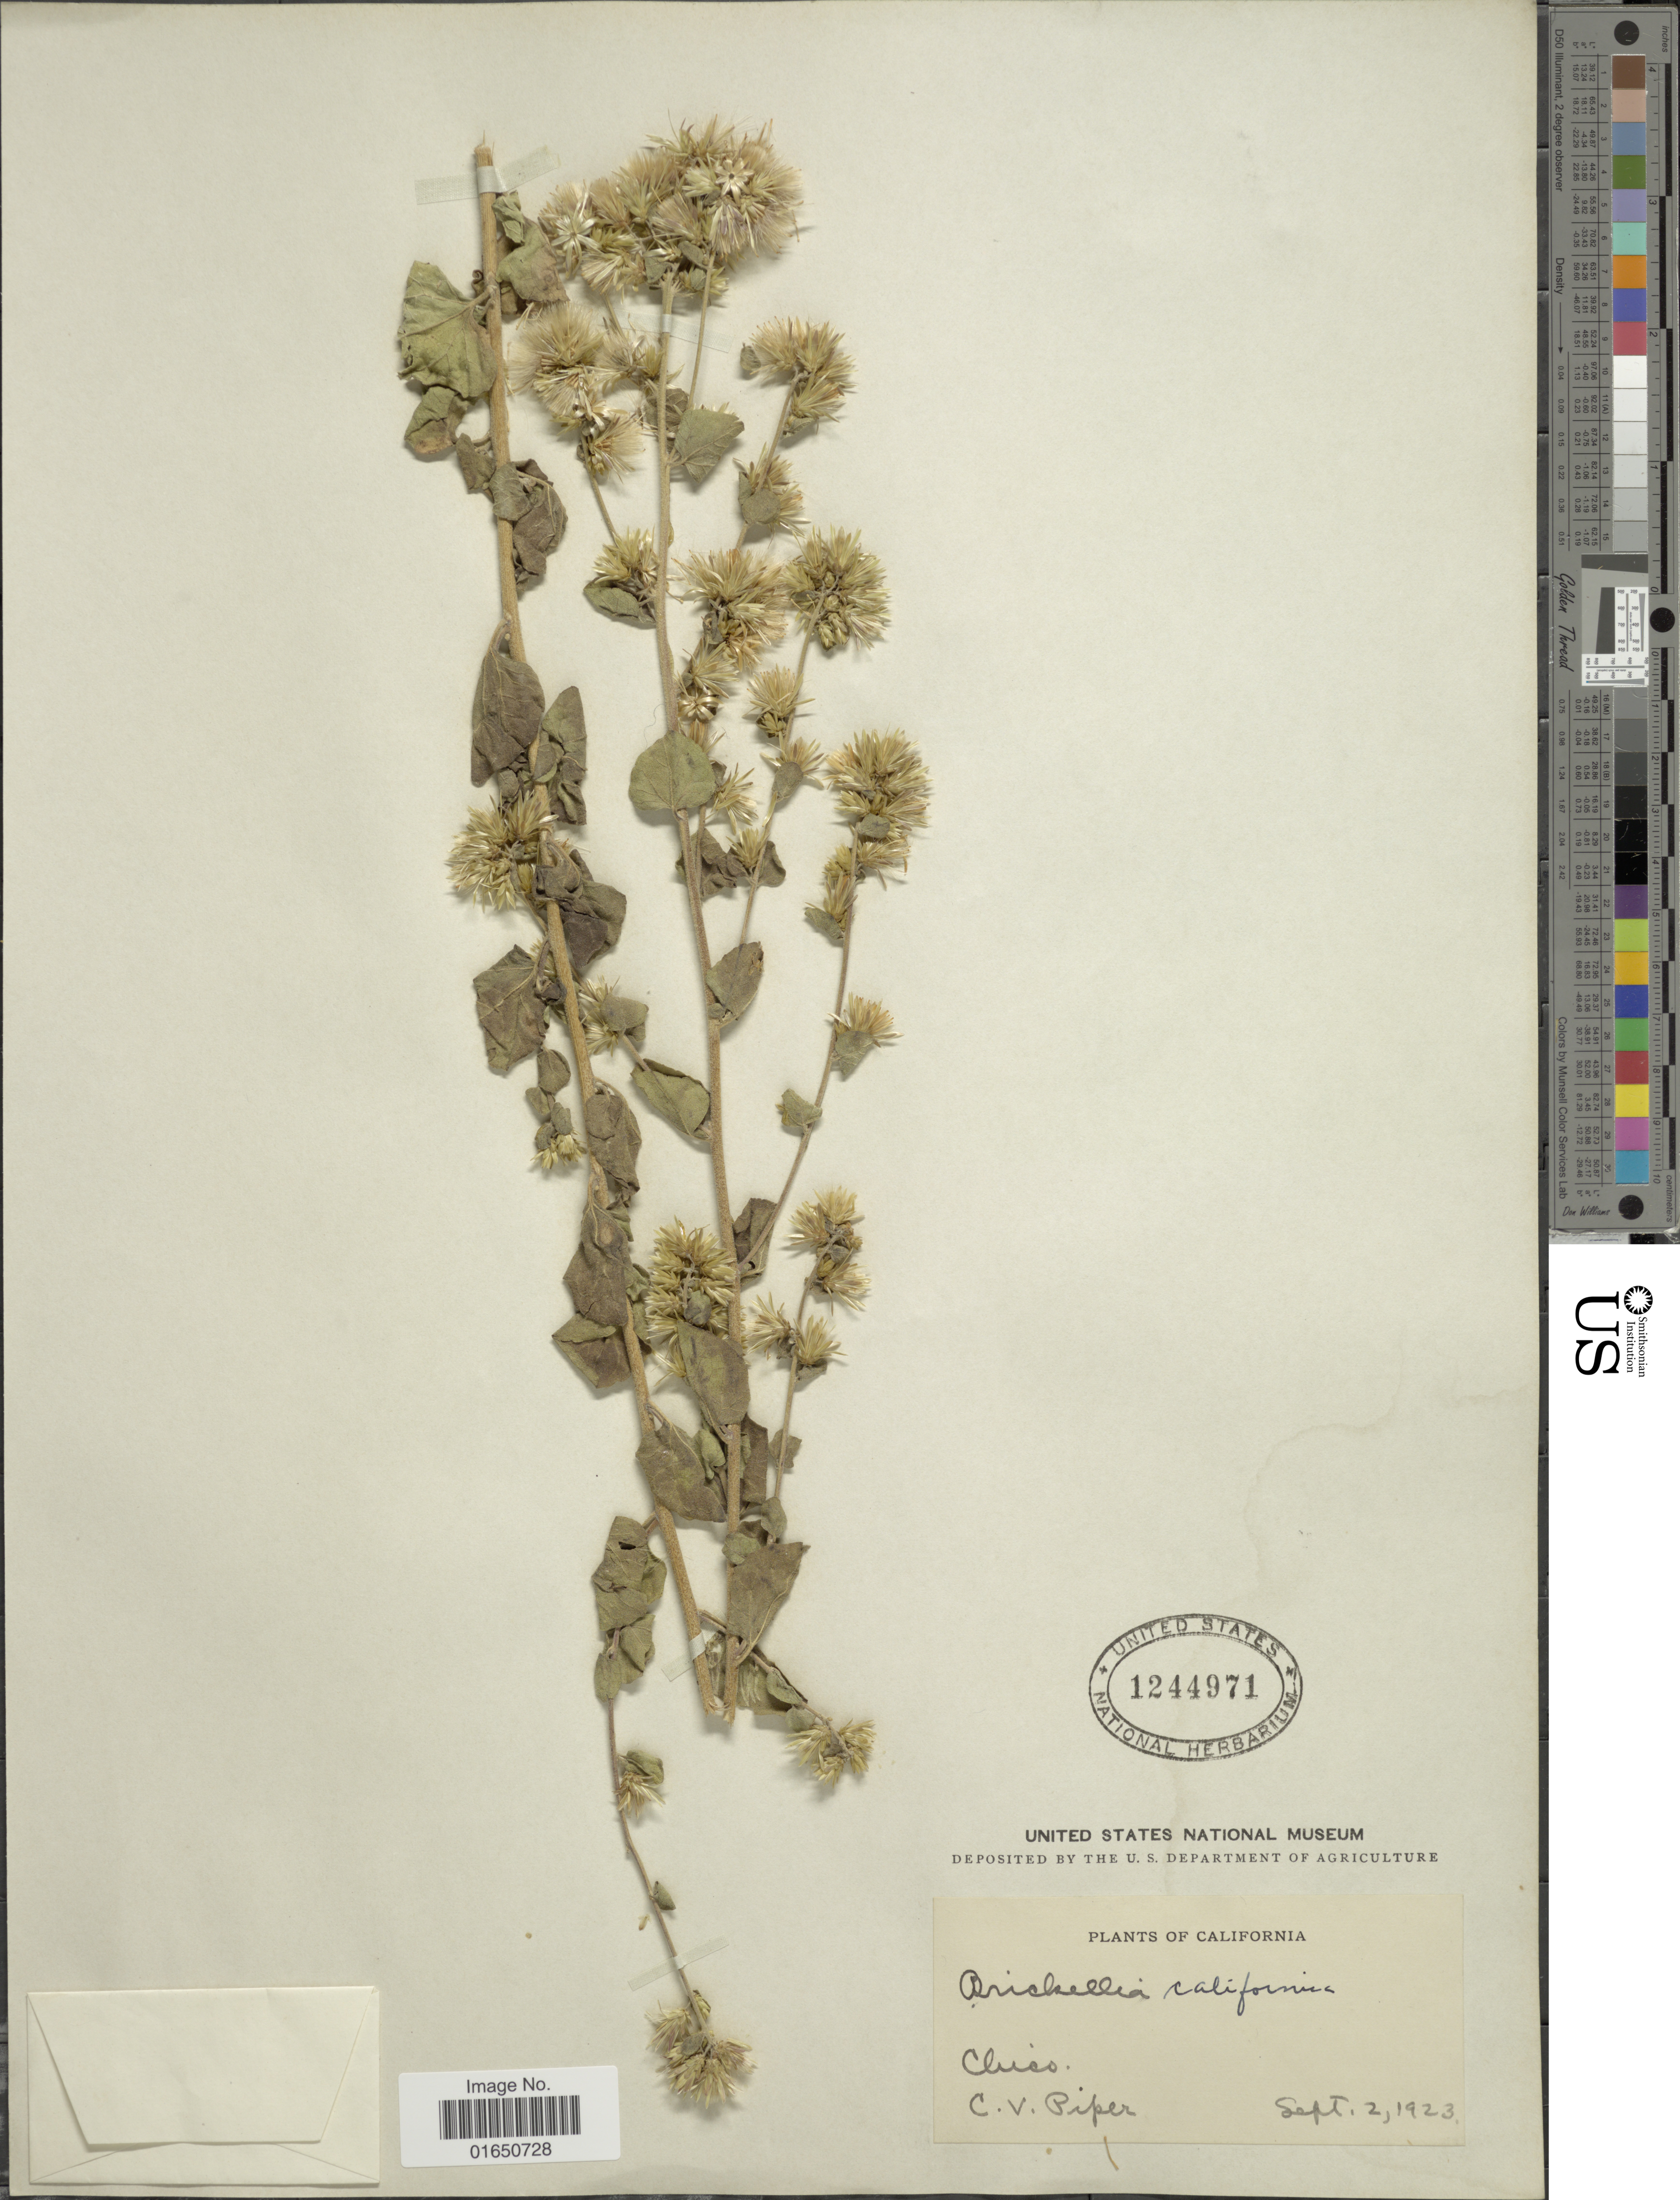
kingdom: Plantae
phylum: Tracheophyta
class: Magnoliopsida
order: Asterales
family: Asteraceae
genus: Brickellia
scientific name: Brickellia californica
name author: (Torr. & A. Gray) A. Gray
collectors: C. V. Piper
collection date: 1923-09-02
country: United States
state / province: California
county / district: Butte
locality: Chico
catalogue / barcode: US 1244971